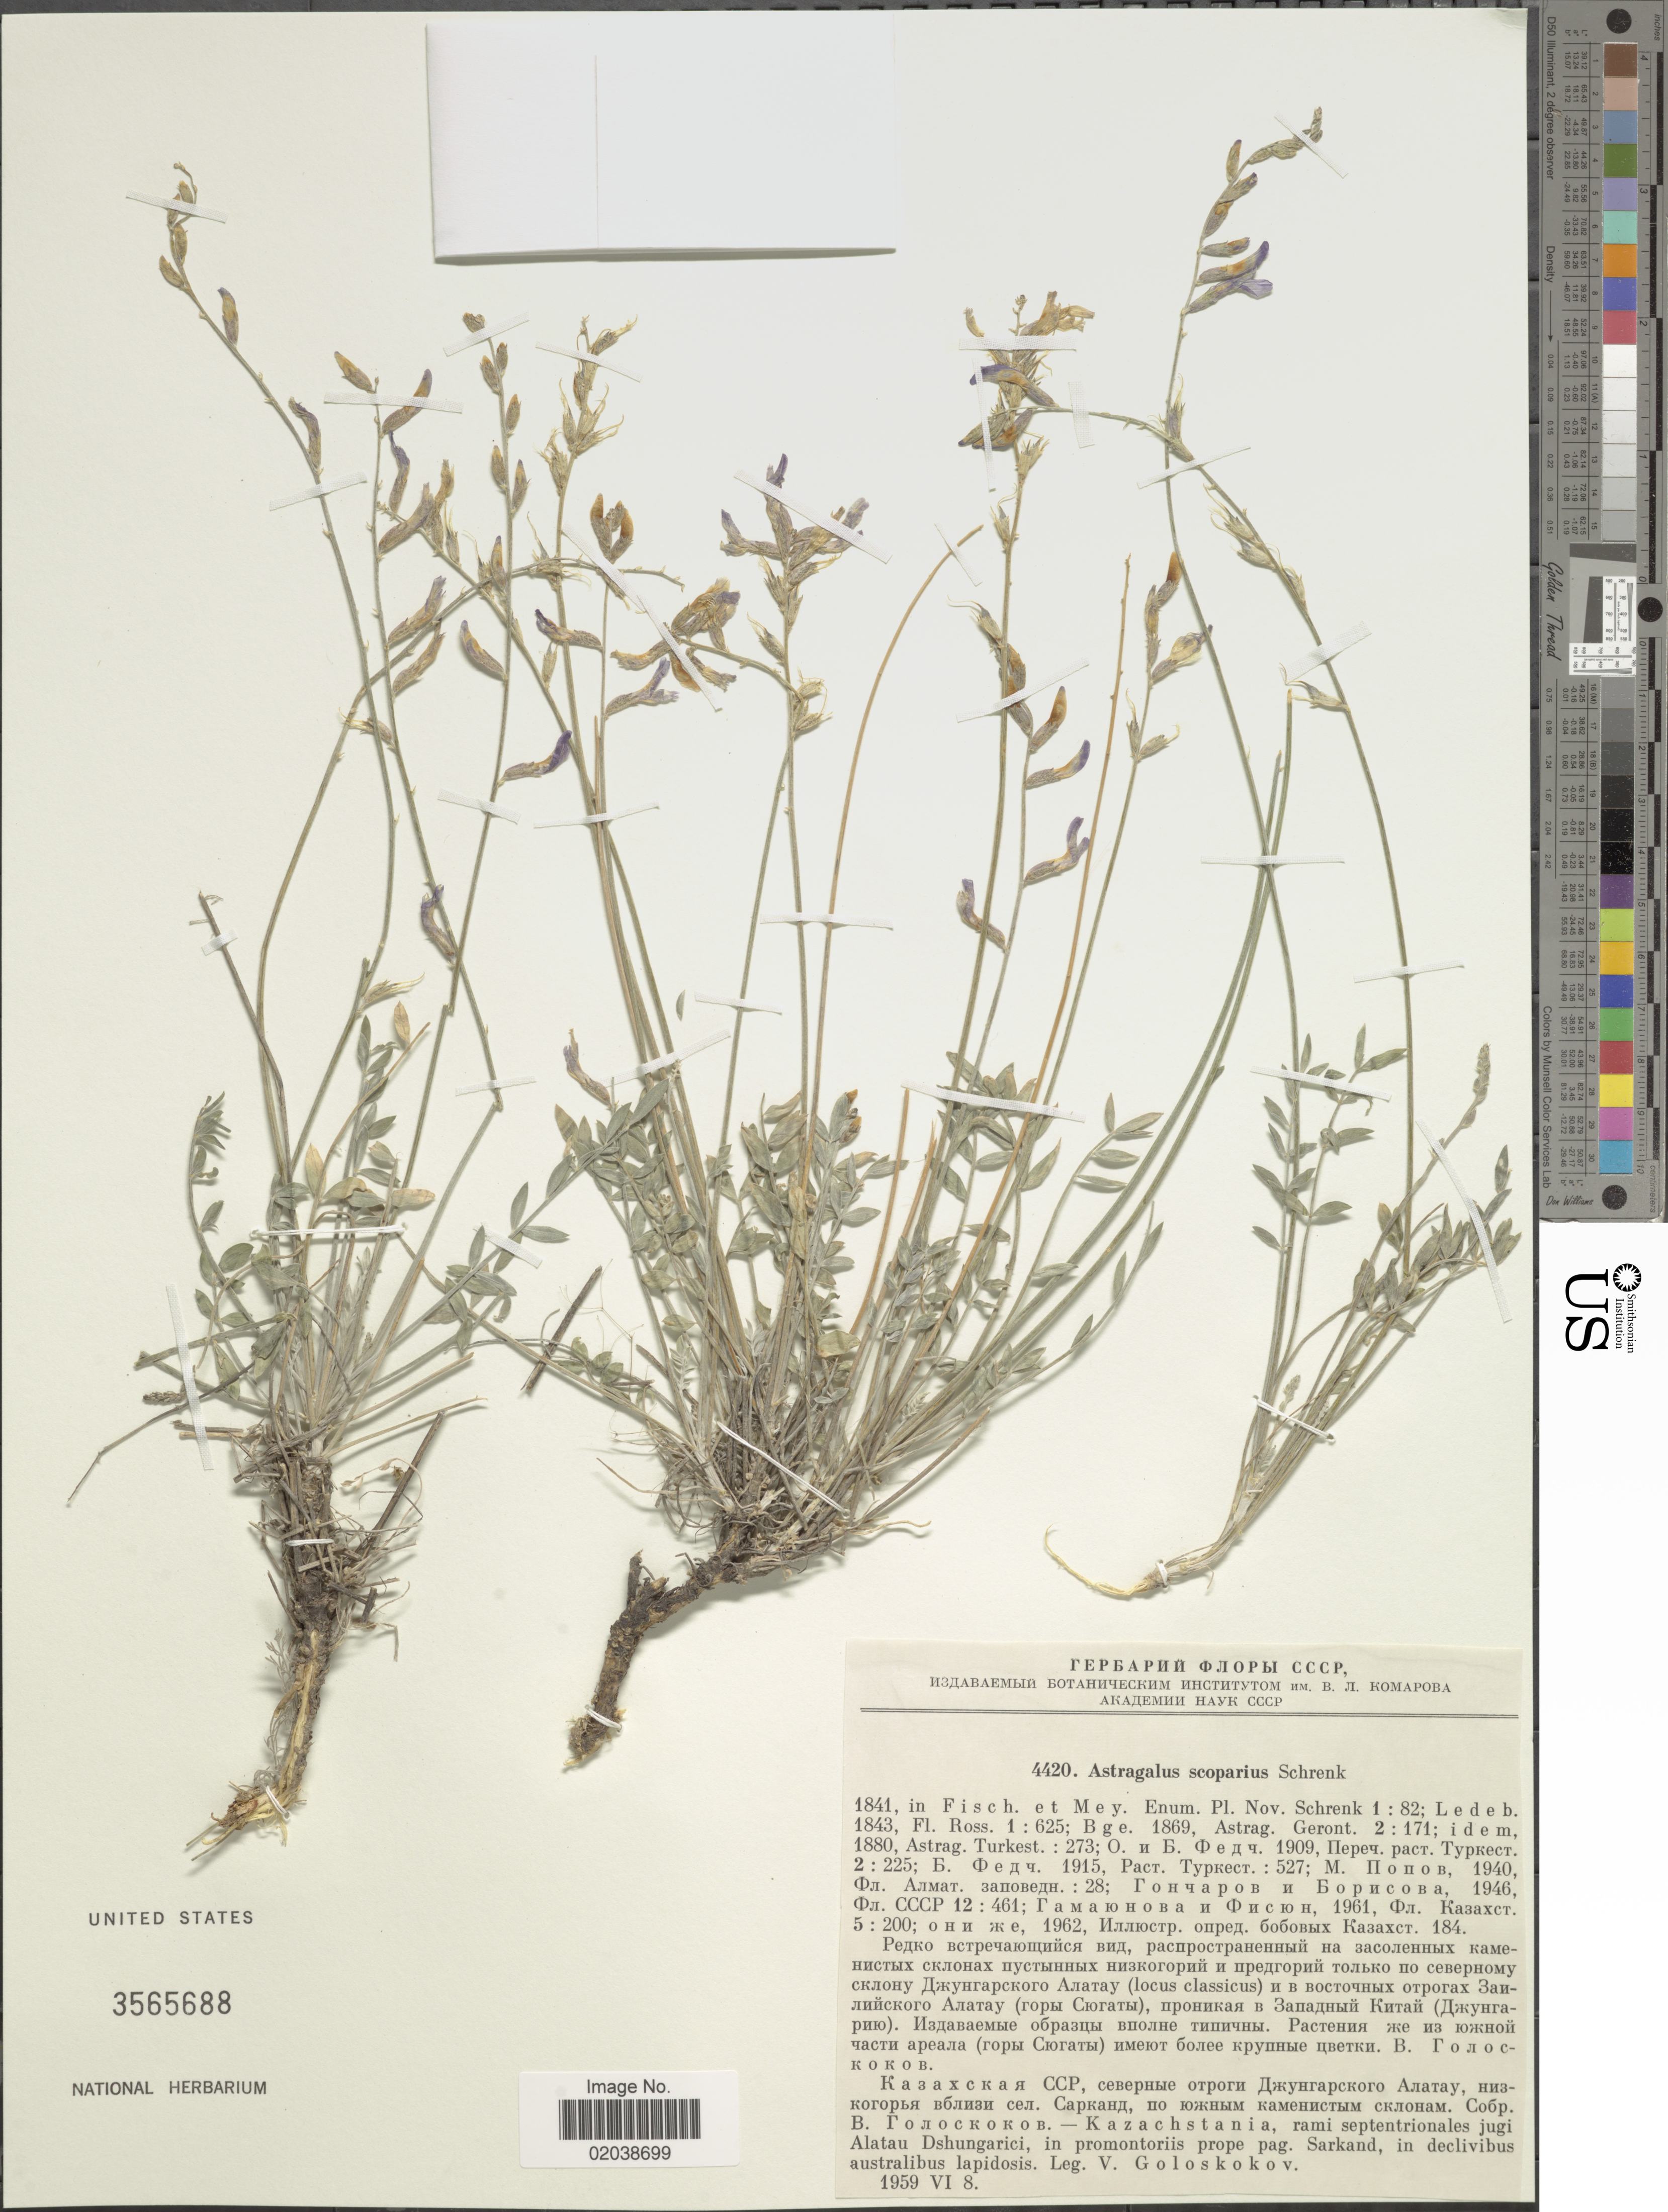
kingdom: Plantae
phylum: Tracheophyta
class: Magnoliopsida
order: Fabales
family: Fabaceae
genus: Astragalus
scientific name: Astragalus scoparius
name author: Schrenk ex Fisch. & C.A. Mey.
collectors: V. P. Goloskokov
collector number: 4420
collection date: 1959-06-08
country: Kazakhstan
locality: Kazachstania, rami septentrionales jugi Alatau Dshungarici, in promontoriis prope pag. Sarkand, in declivibus australibus lapidosis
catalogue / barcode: US 3565688